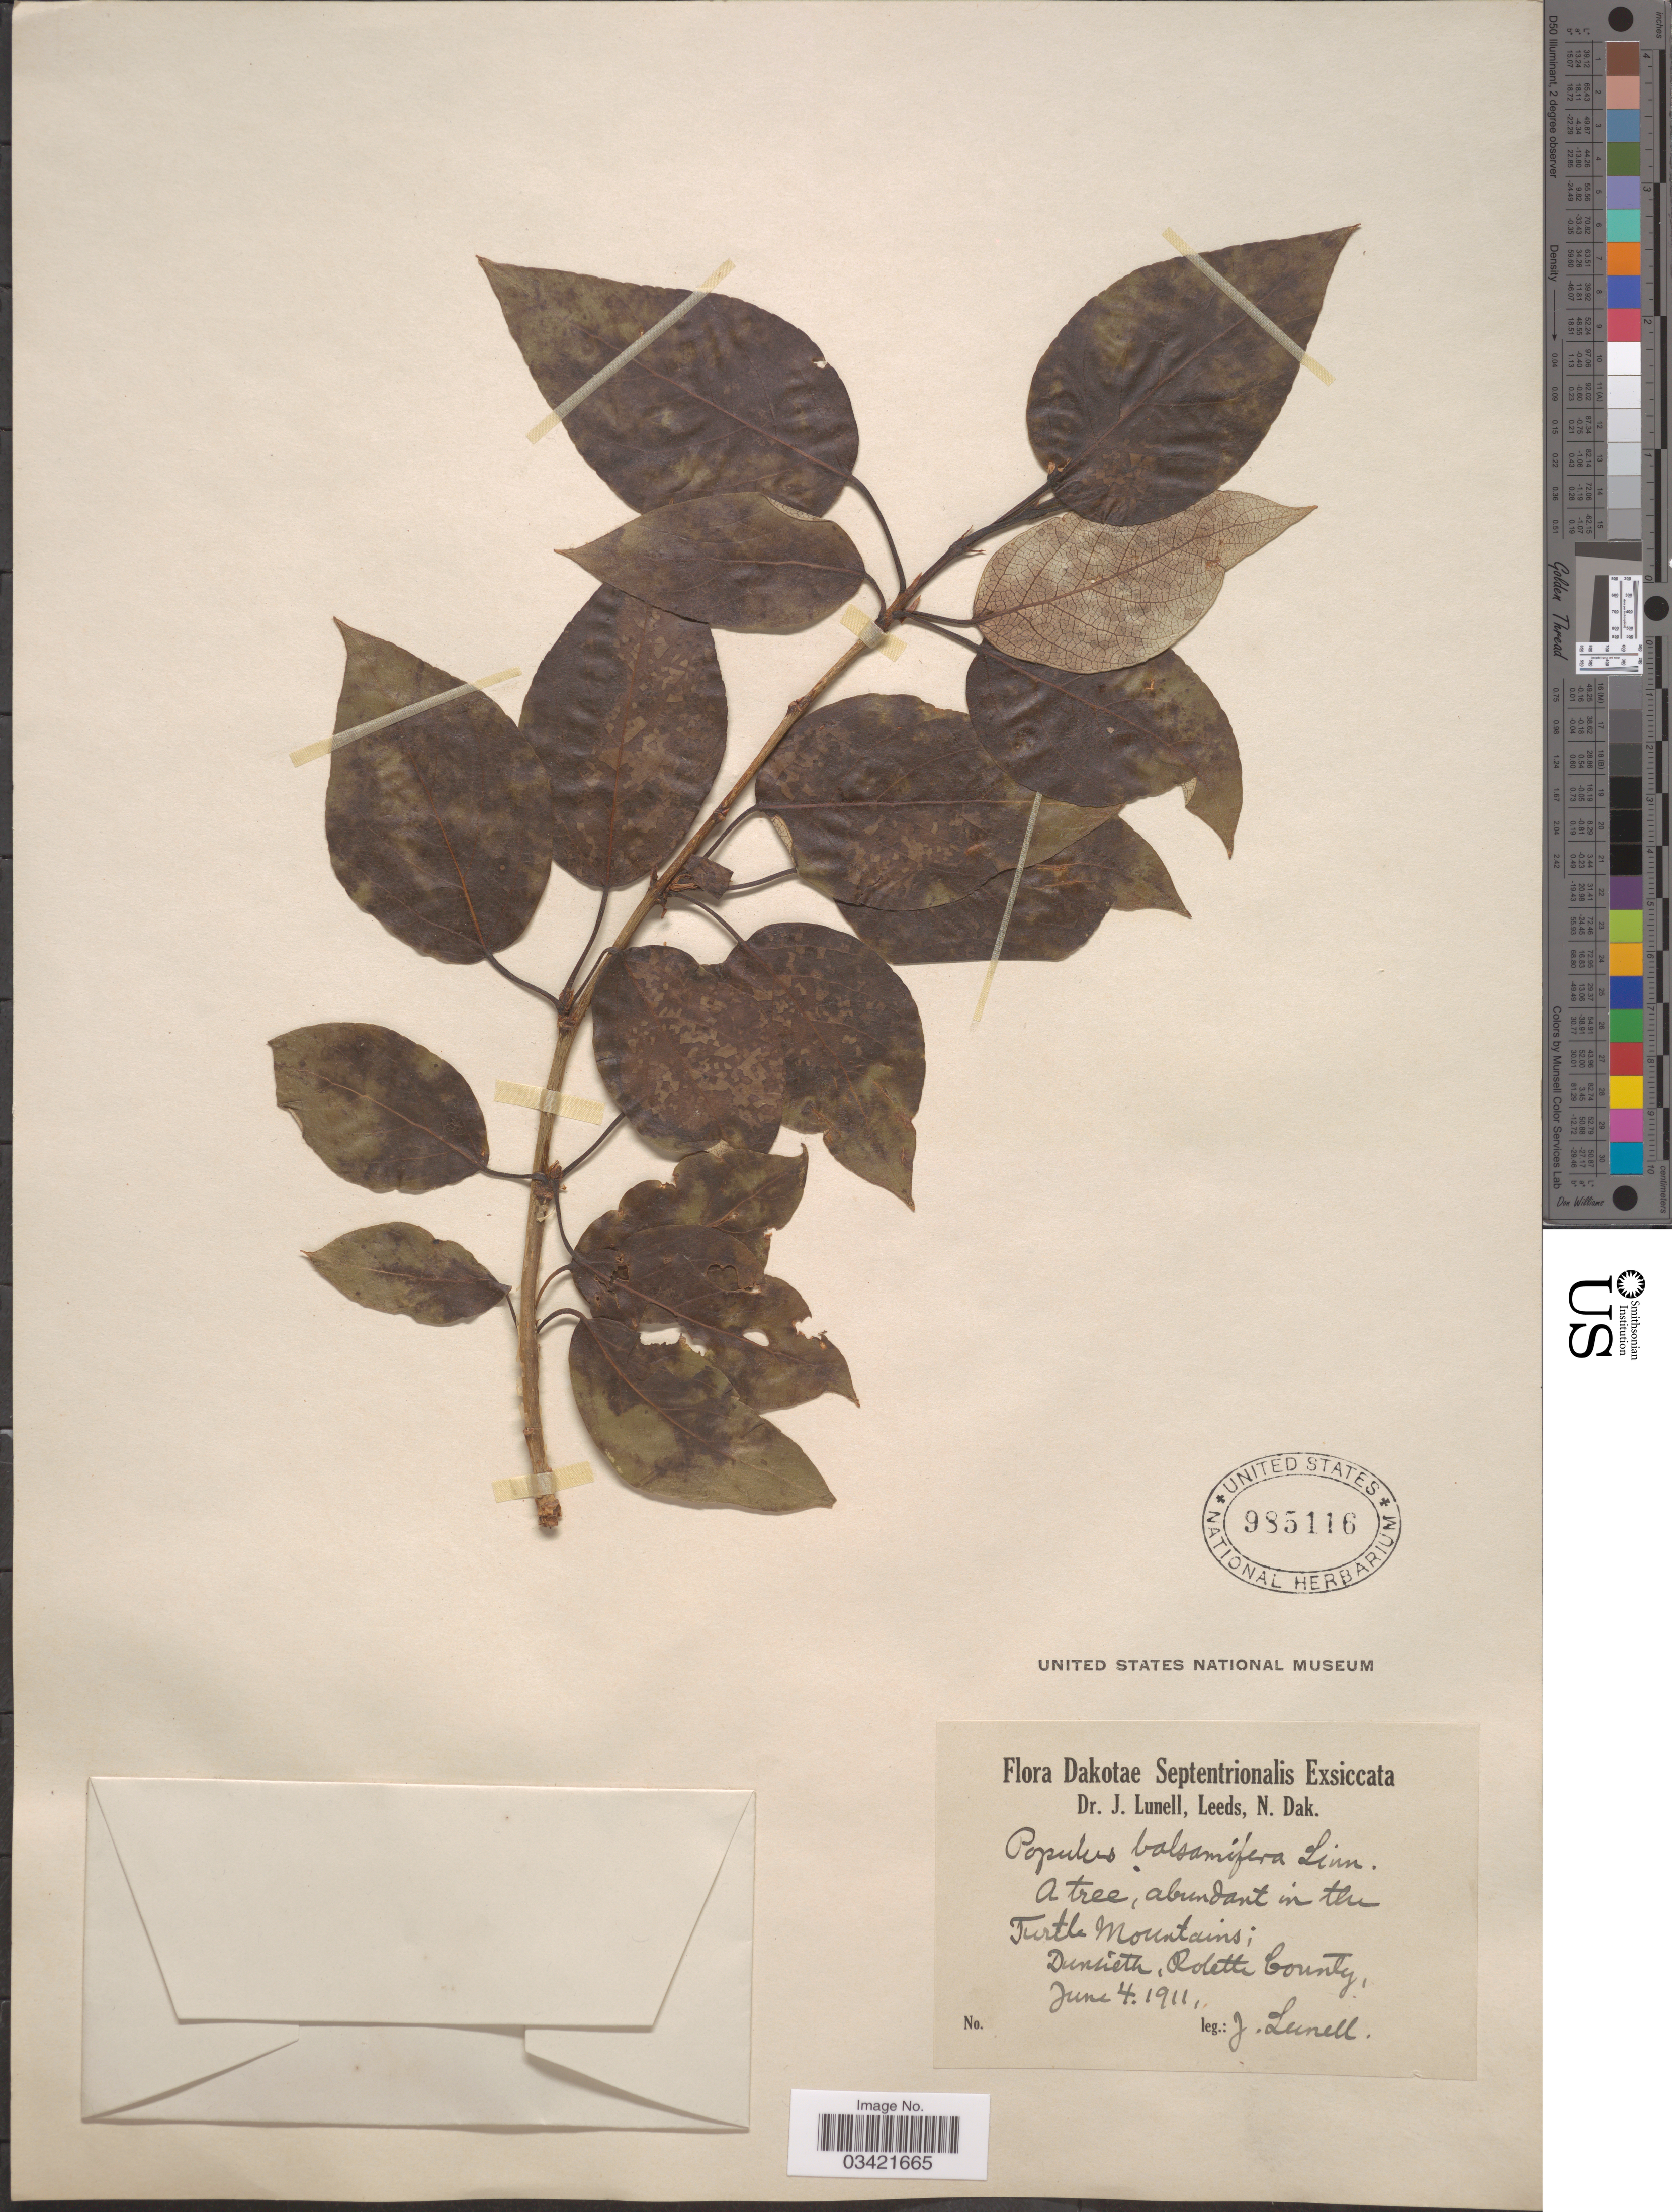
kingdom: Plantae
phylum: Tracheophyta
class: Magnoliopsida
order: Malpighiales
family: Salicaceae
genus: Populus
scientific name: Populus balsamifera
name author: L.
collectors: J. Lunell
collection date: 1911-06-04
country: United States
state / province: North Dakota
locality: Dakotae Septentrionalis. Turtle Mountains; Dunseith, Rollette County.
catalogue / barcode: US 985116